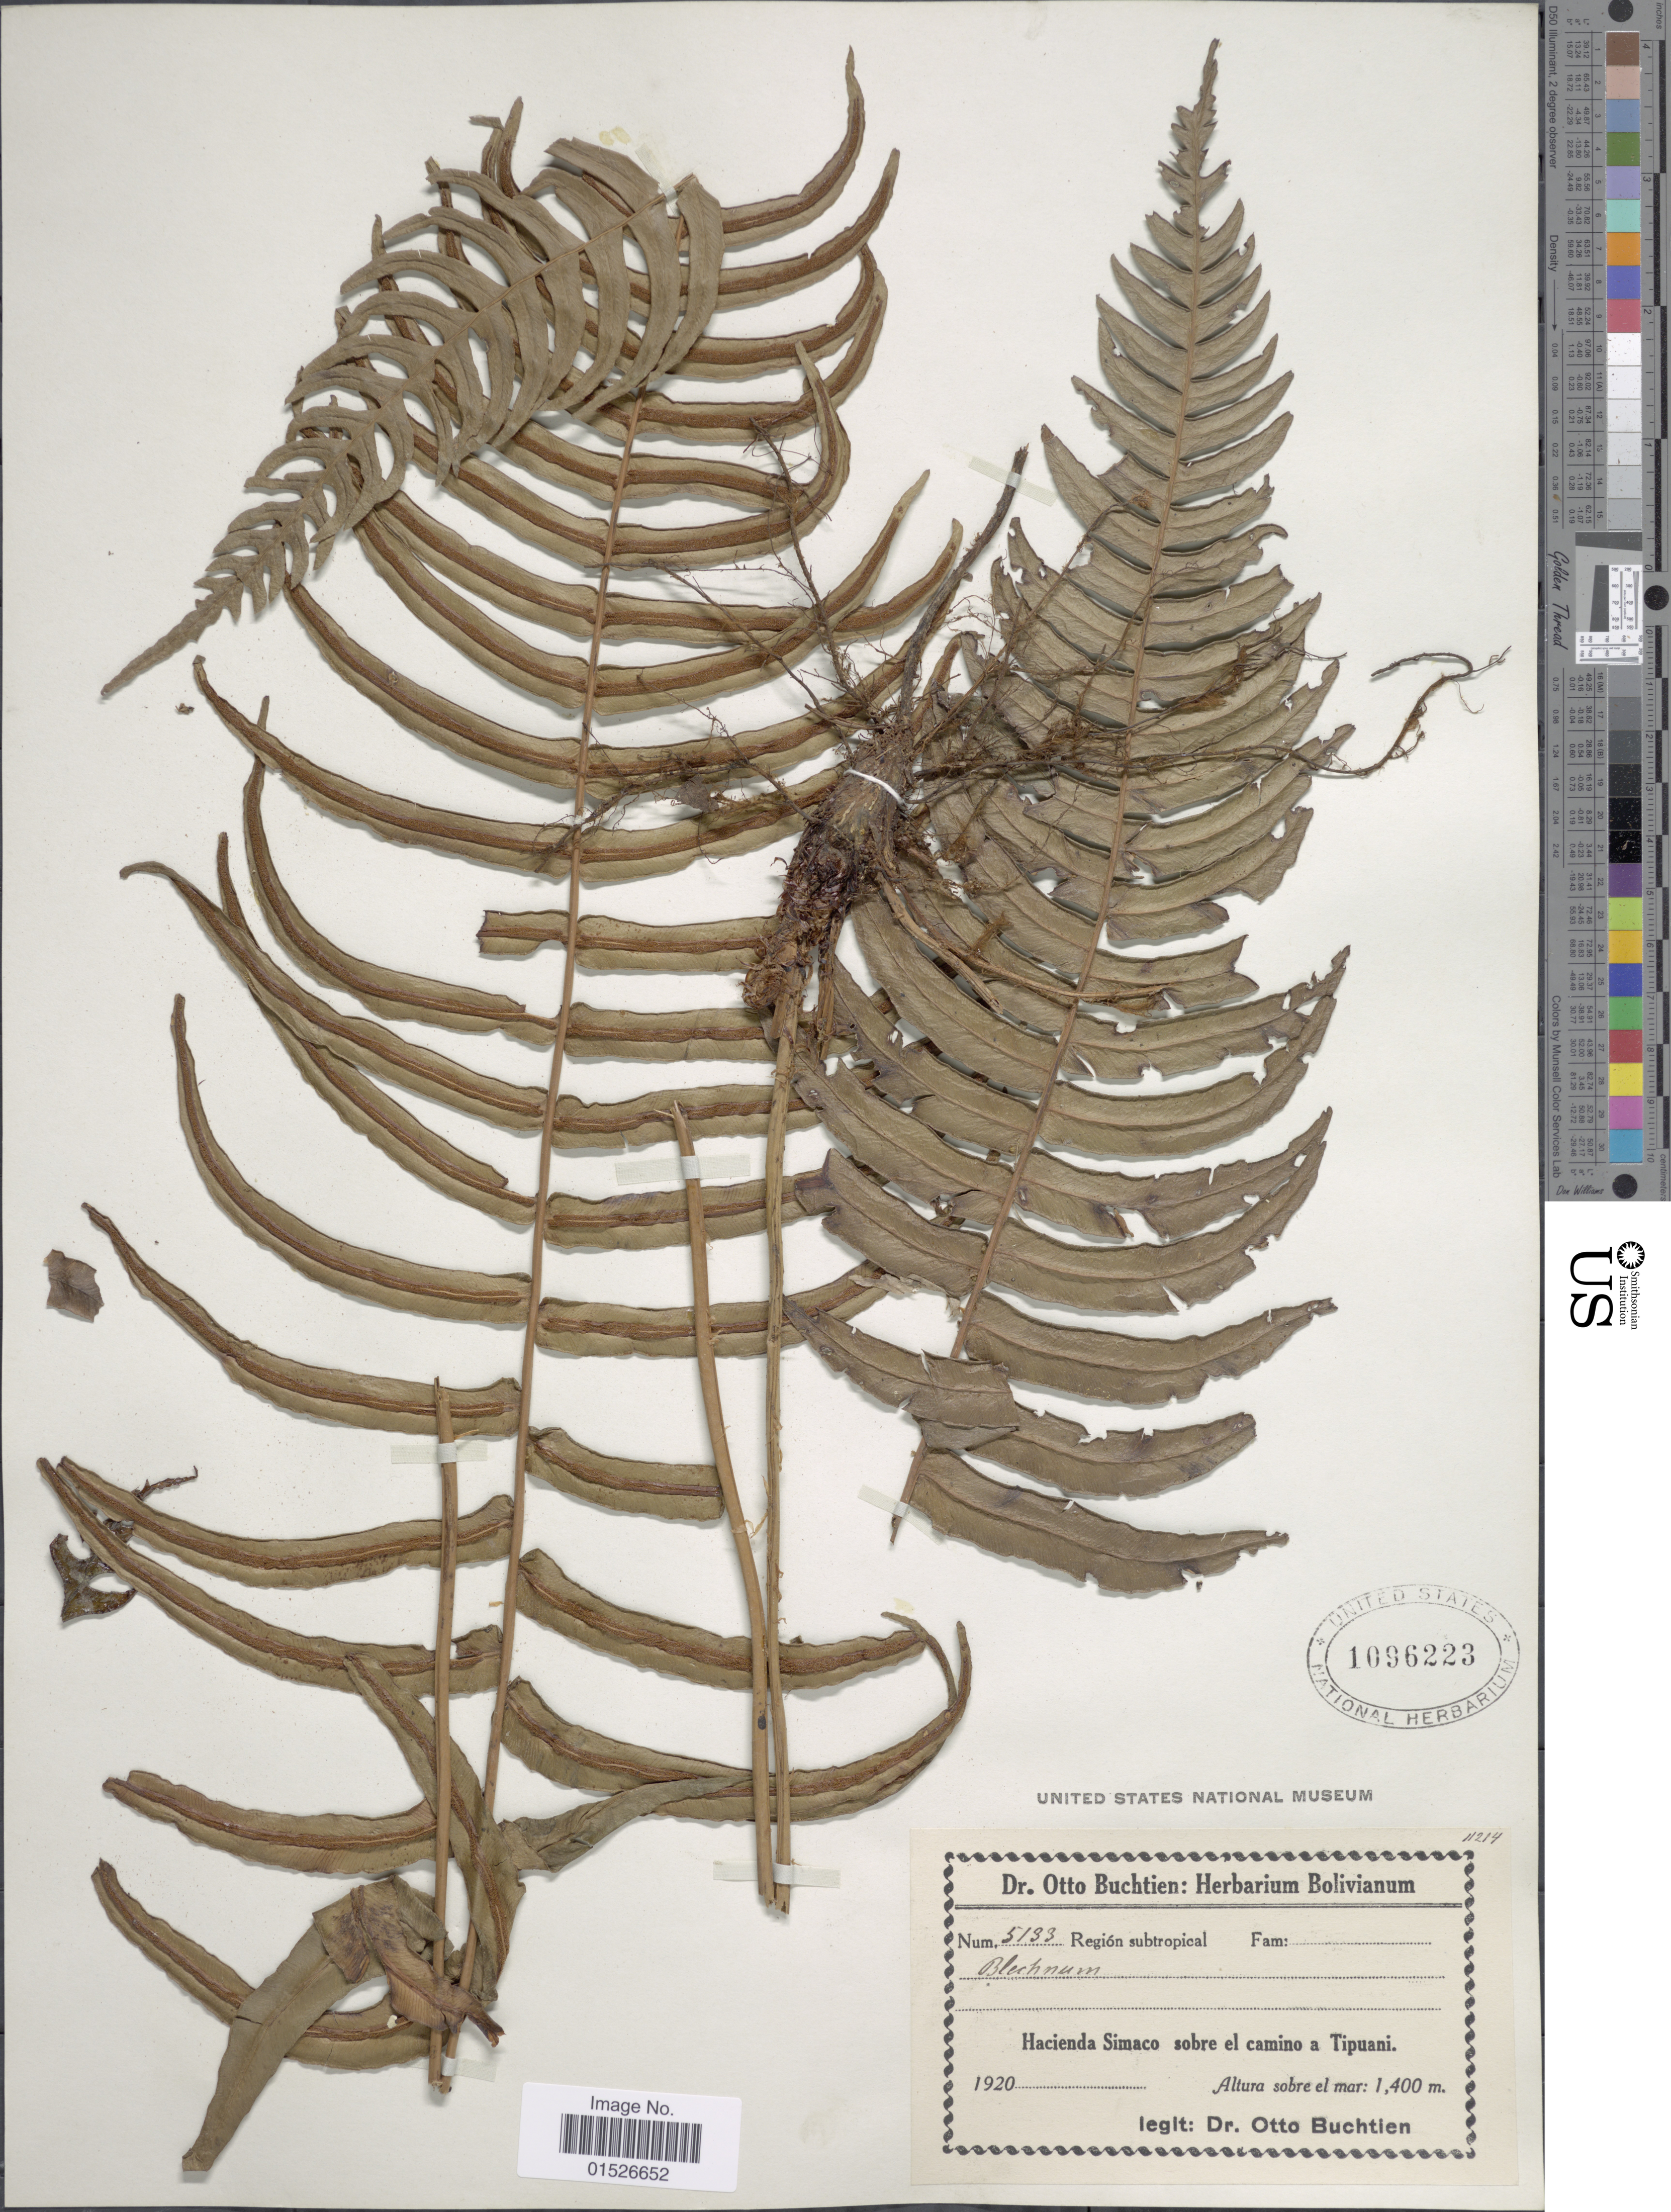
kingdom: Plantae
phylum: Tracheophyta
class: Polypodiopsida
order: Polypodiales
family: Blechnaceae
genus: Blechnum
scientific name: Blechnum occidentale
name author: L.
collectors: O. Buchtien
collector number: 5133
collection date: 1920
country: Bolivia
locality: Haciendo Simaco sobre el camino a Tipuani.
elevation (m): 1400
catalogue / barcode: US 1096223